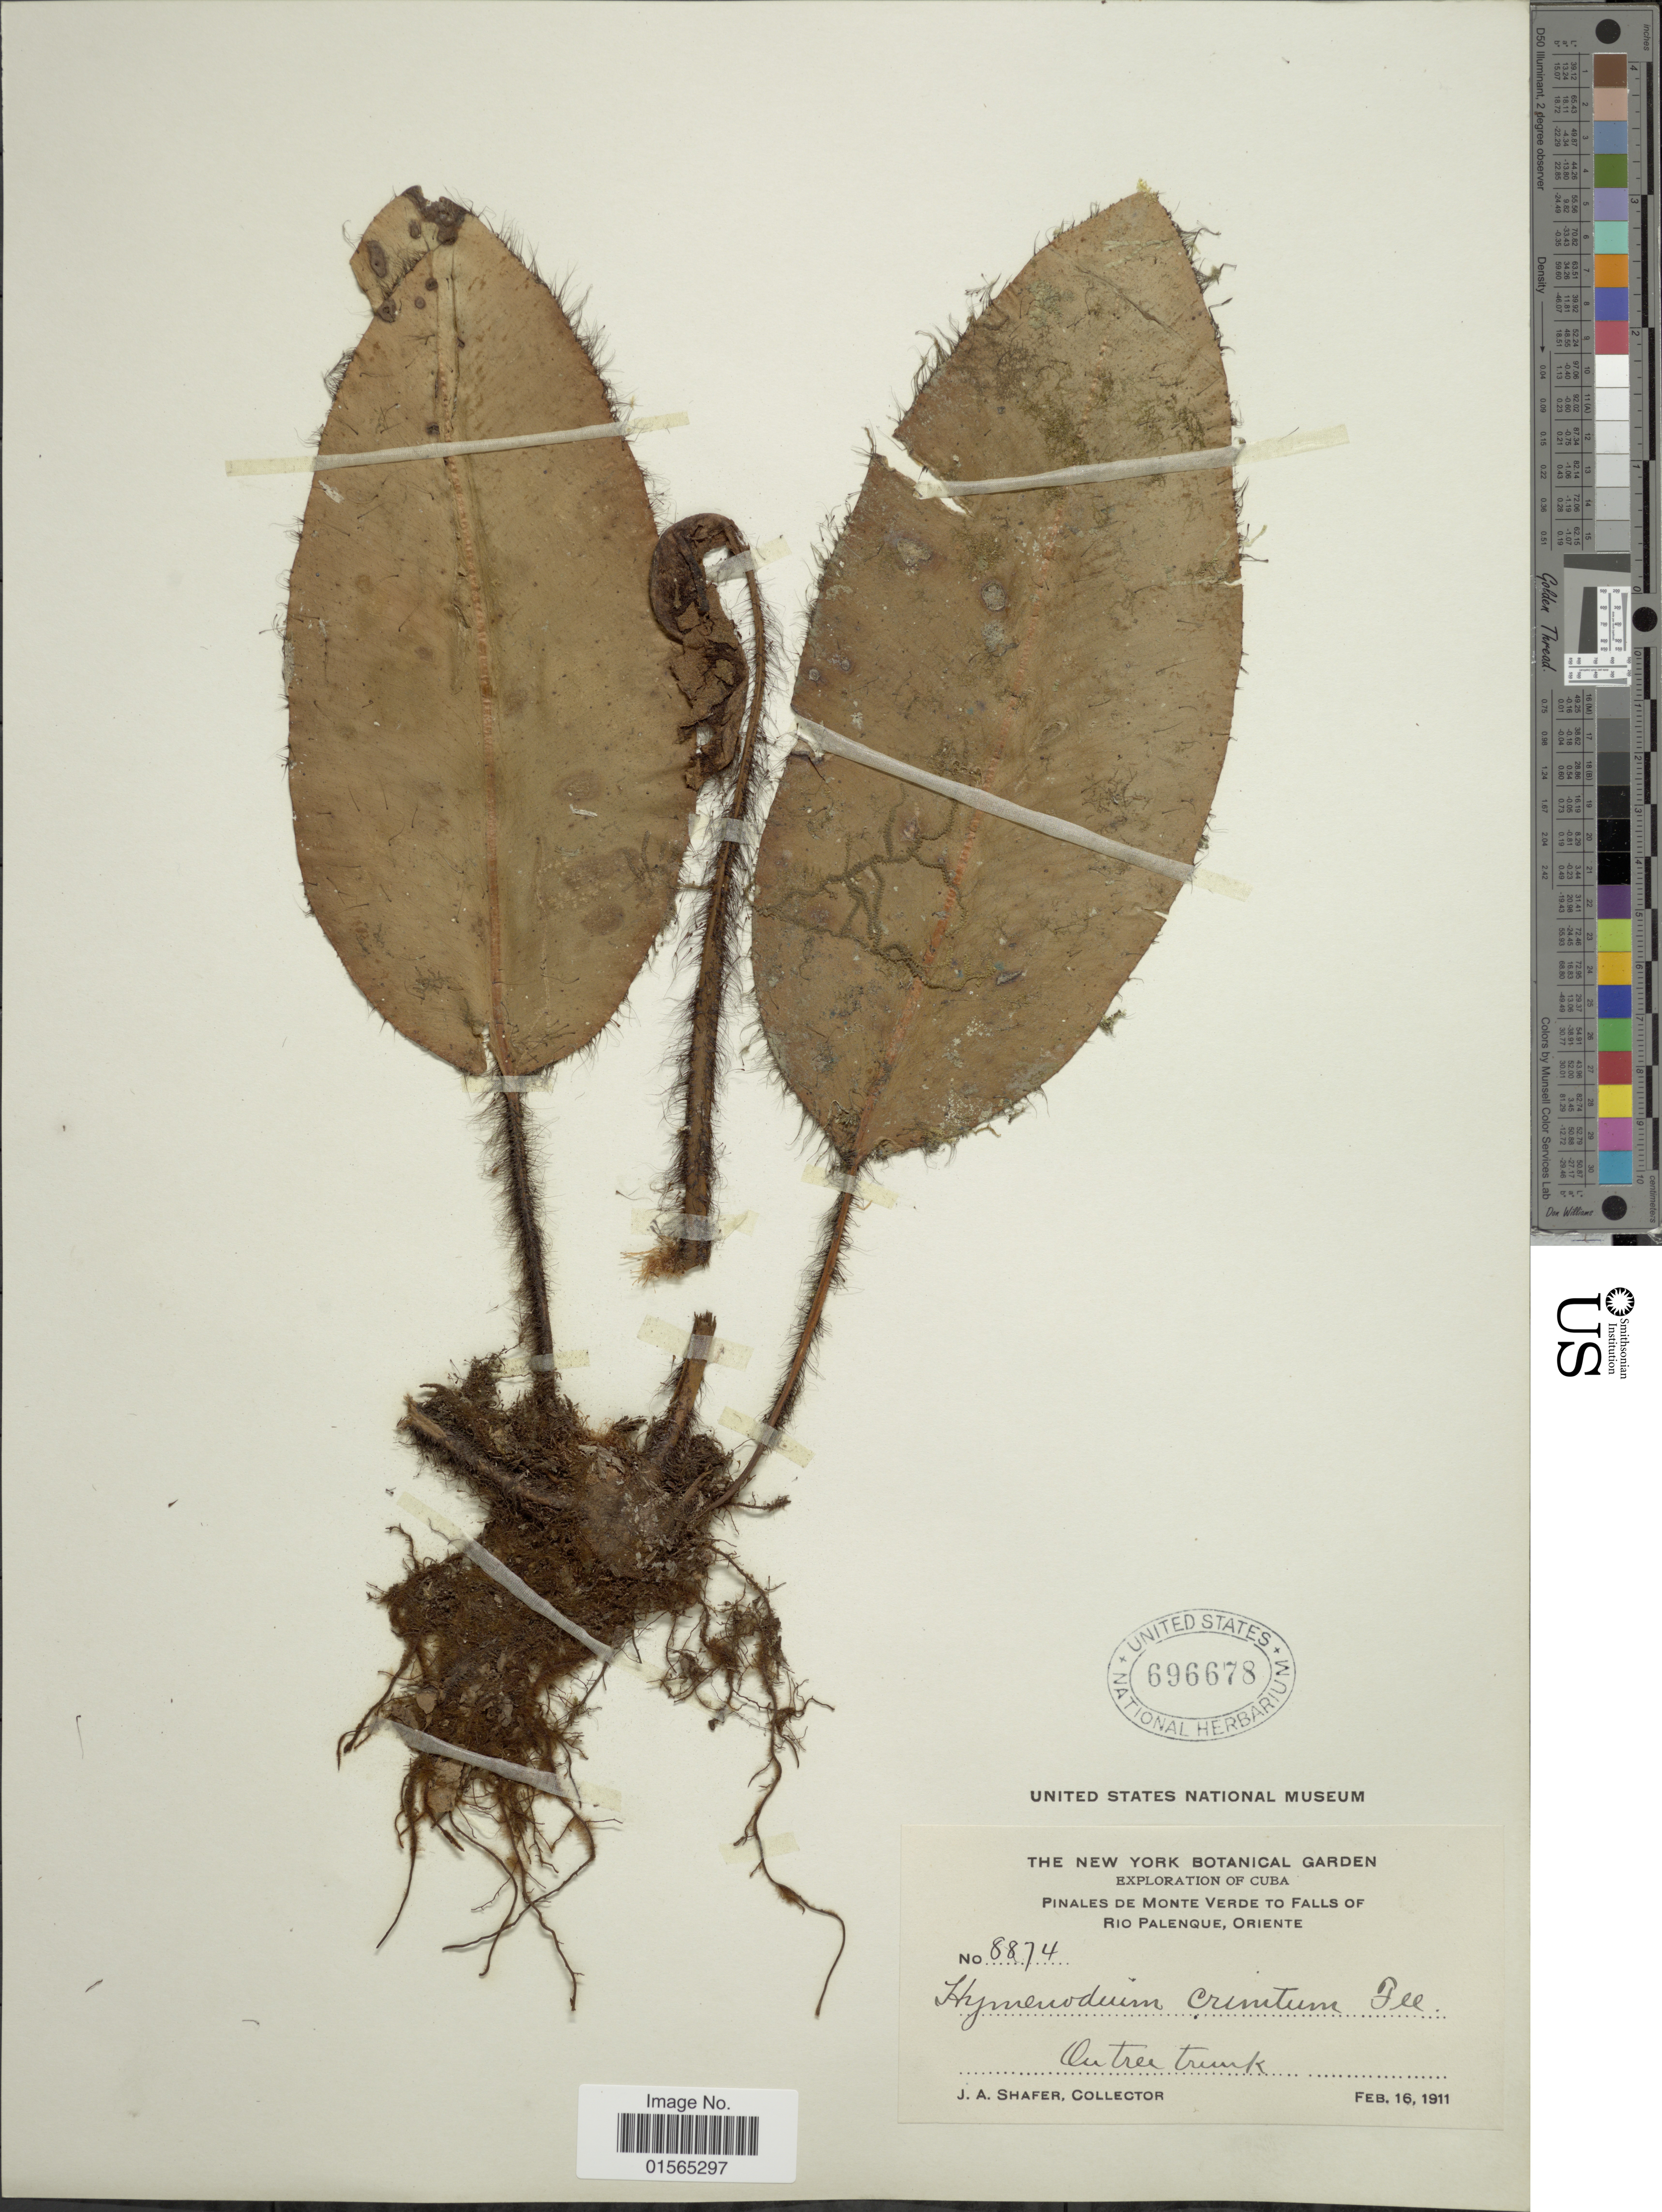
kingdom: Plantae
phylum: Tracheophyta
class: Polypodiopsida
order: Polypodiales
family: Dryopteridaceae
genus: Elaphoglossum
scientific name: Elaphoglossum crinitum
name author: (L.) Christ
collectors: J. A. Shafer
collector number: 8874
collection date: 1911-02-16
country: Cuba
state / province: Oriente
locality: Pinales de Monte Verde to Falls of Rio Palenque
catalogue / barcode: US 696678